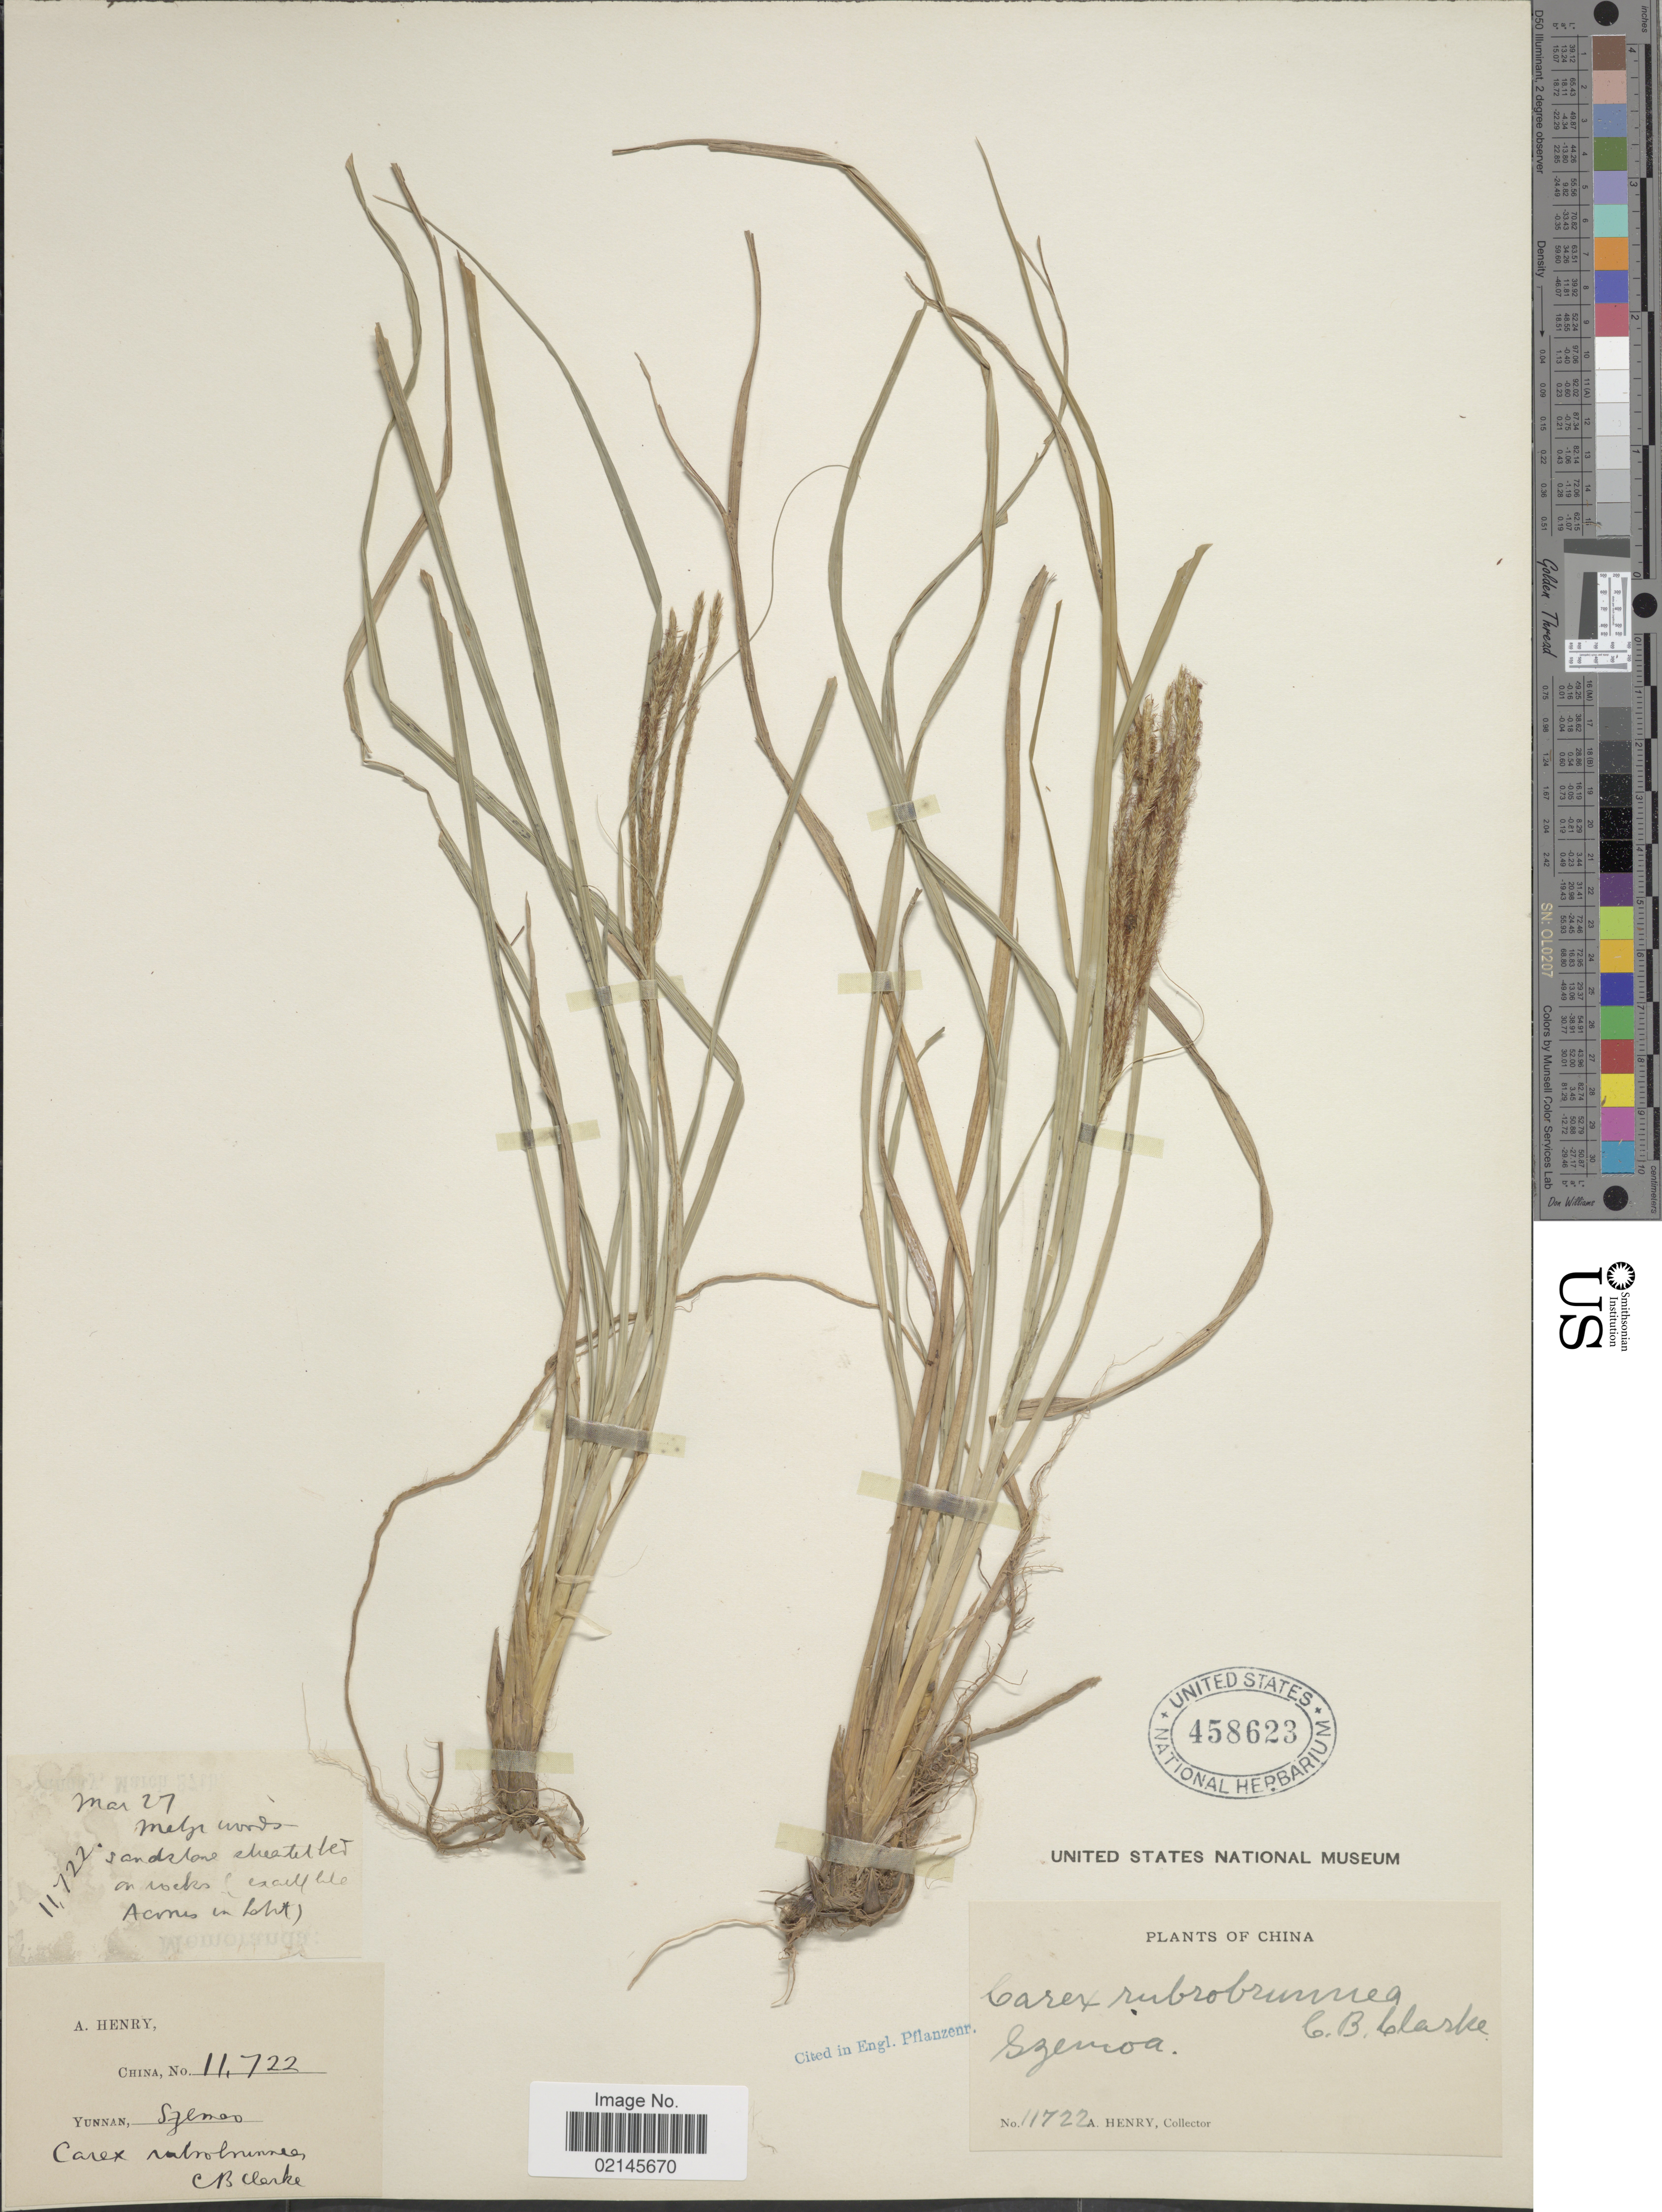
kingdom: Plantae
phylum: Tracheophyta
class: Liliopsida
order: Poales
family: Cyperaceae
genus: Carex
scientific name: Carex rubrobrunnea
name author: C.B. Clarke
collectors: A. Henry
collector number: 11722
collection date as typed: Transcribed d/m/y: /3/27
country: China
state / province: Yunnan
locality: Szemoa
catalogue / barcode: US 458623